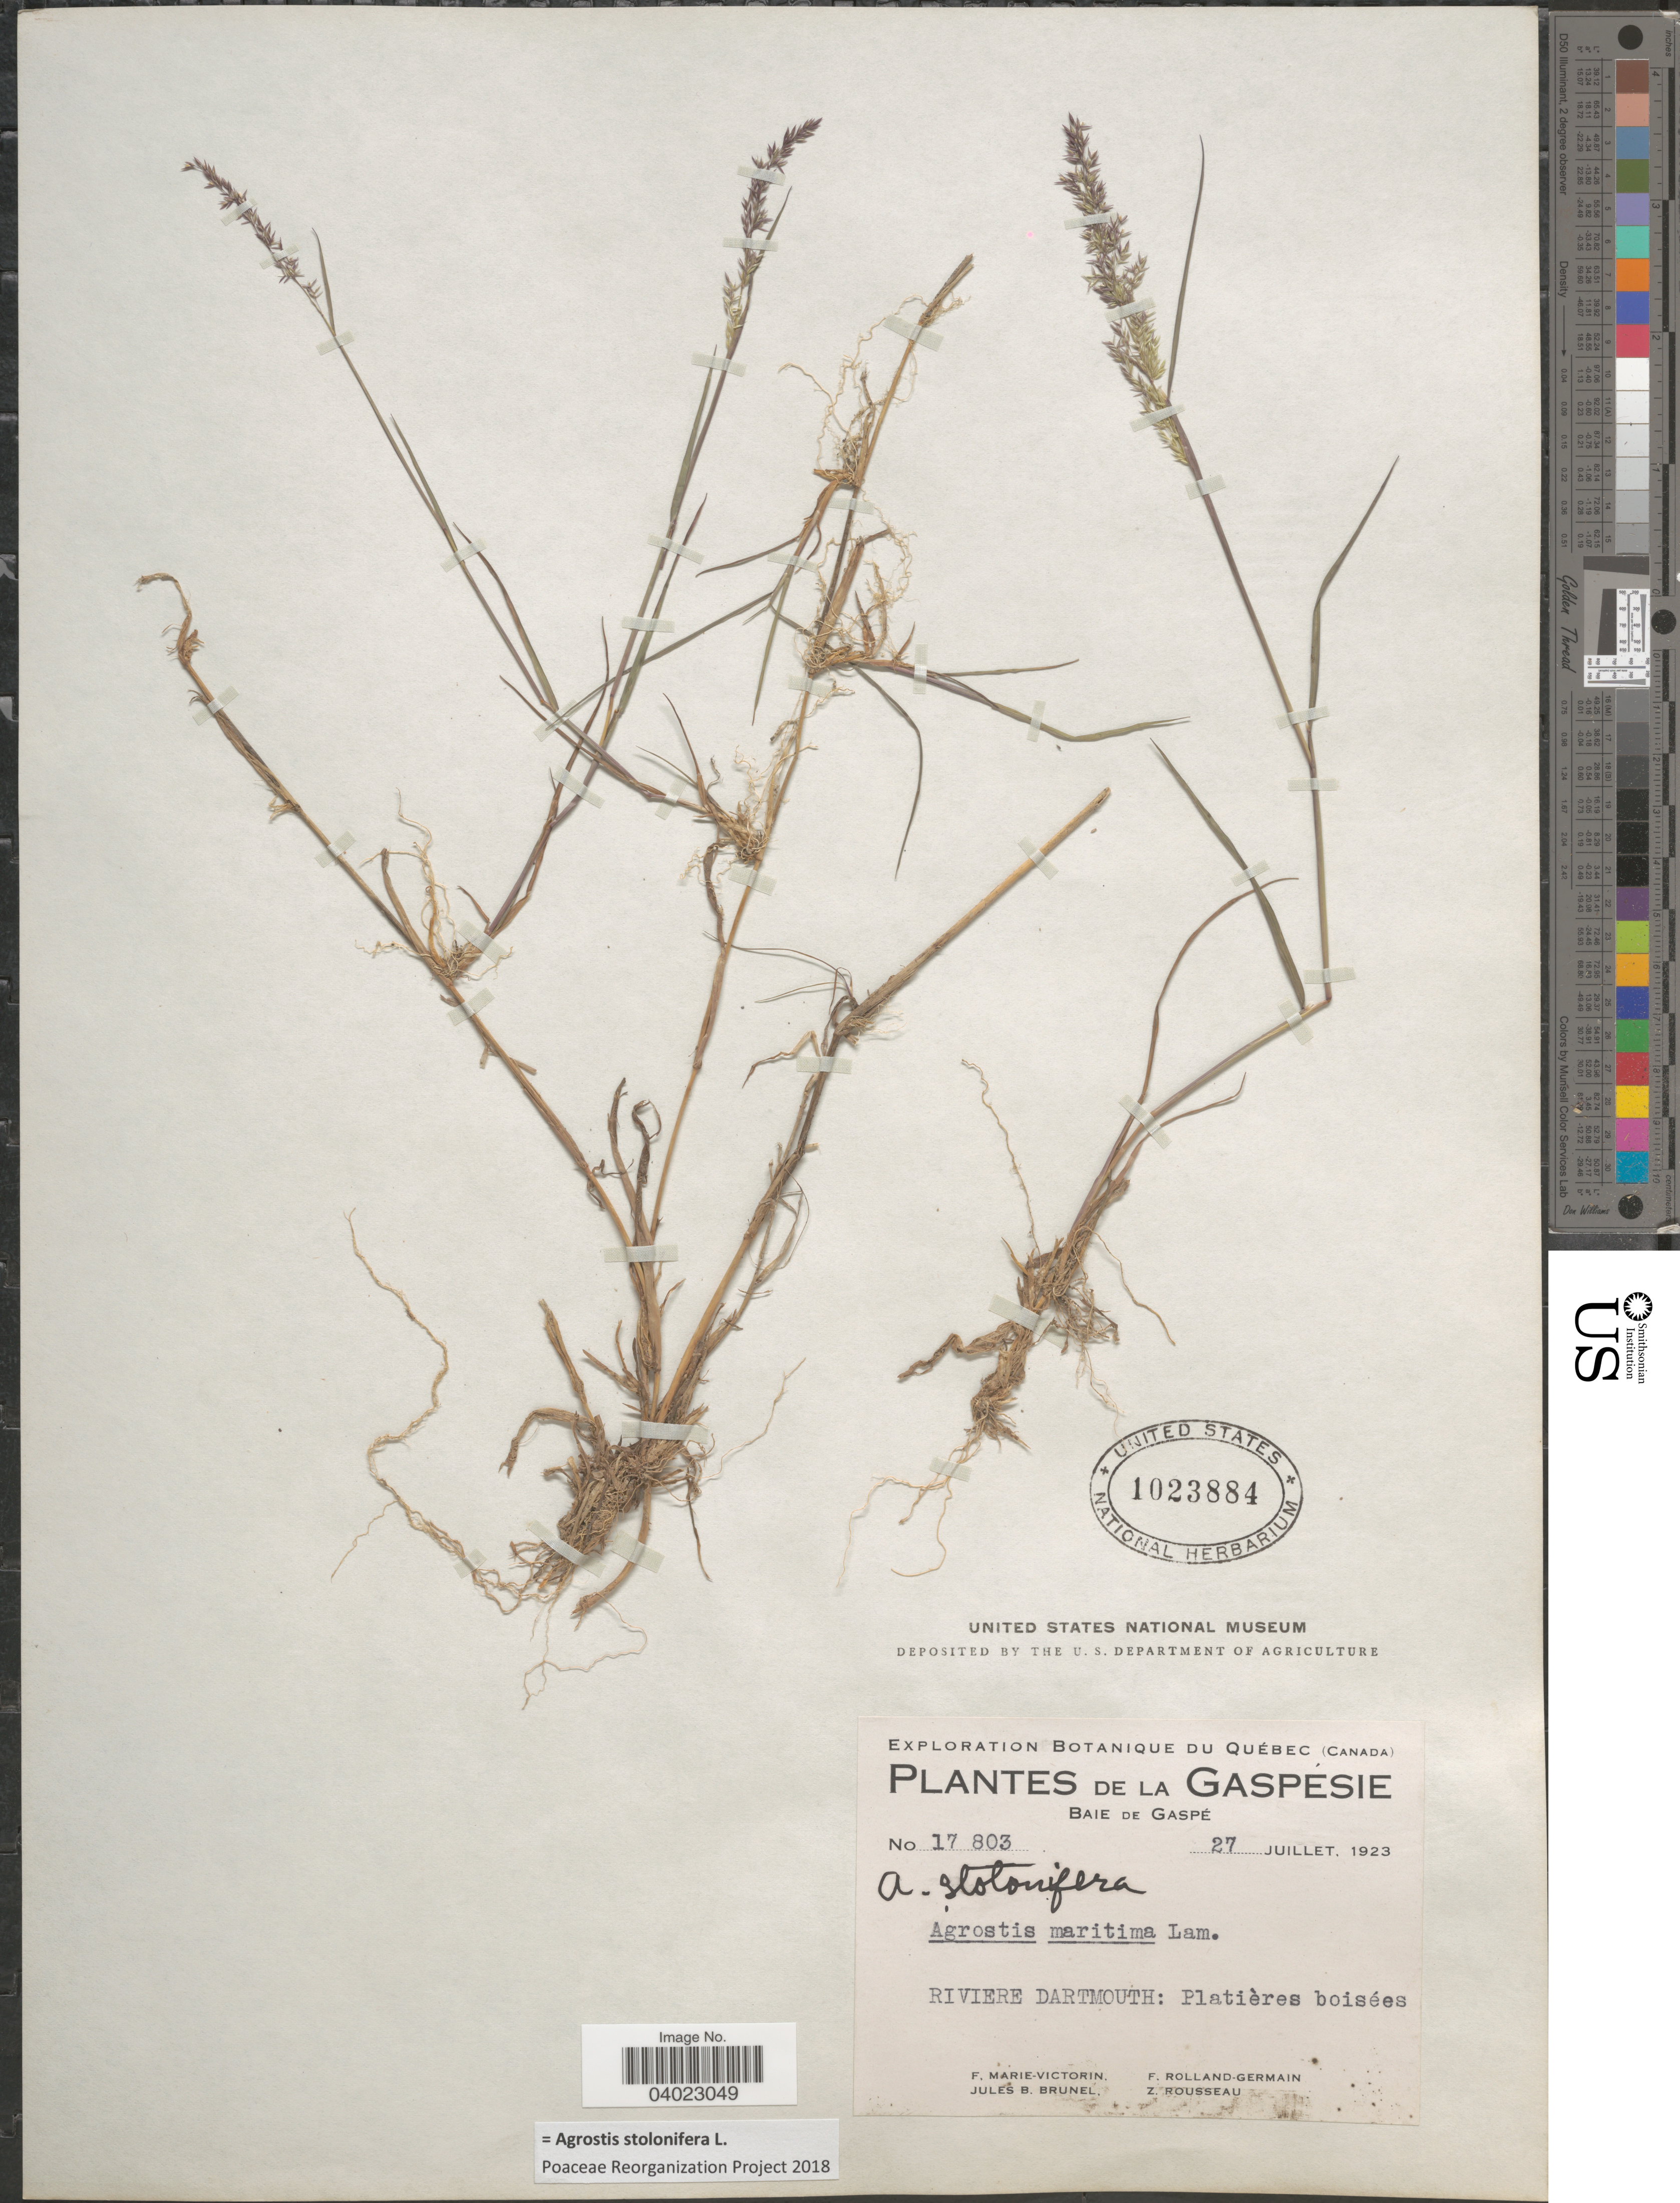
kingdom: Plantae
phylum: Tracheophyta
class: Liliopsida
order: Poales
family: Poaceae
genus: Agrostis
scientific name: Agrostis stolonifera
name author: L.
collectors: F. Marie-Victorin, Rolland-Germain, J. Brunel & Z. Rousseau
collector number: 17803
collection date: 1923-07-27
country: Canada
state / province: Quebec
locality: La Gaspésie. Baie de Gaspé. Riviere Dartmouth: Platières boisées.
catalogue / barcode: US 1023884